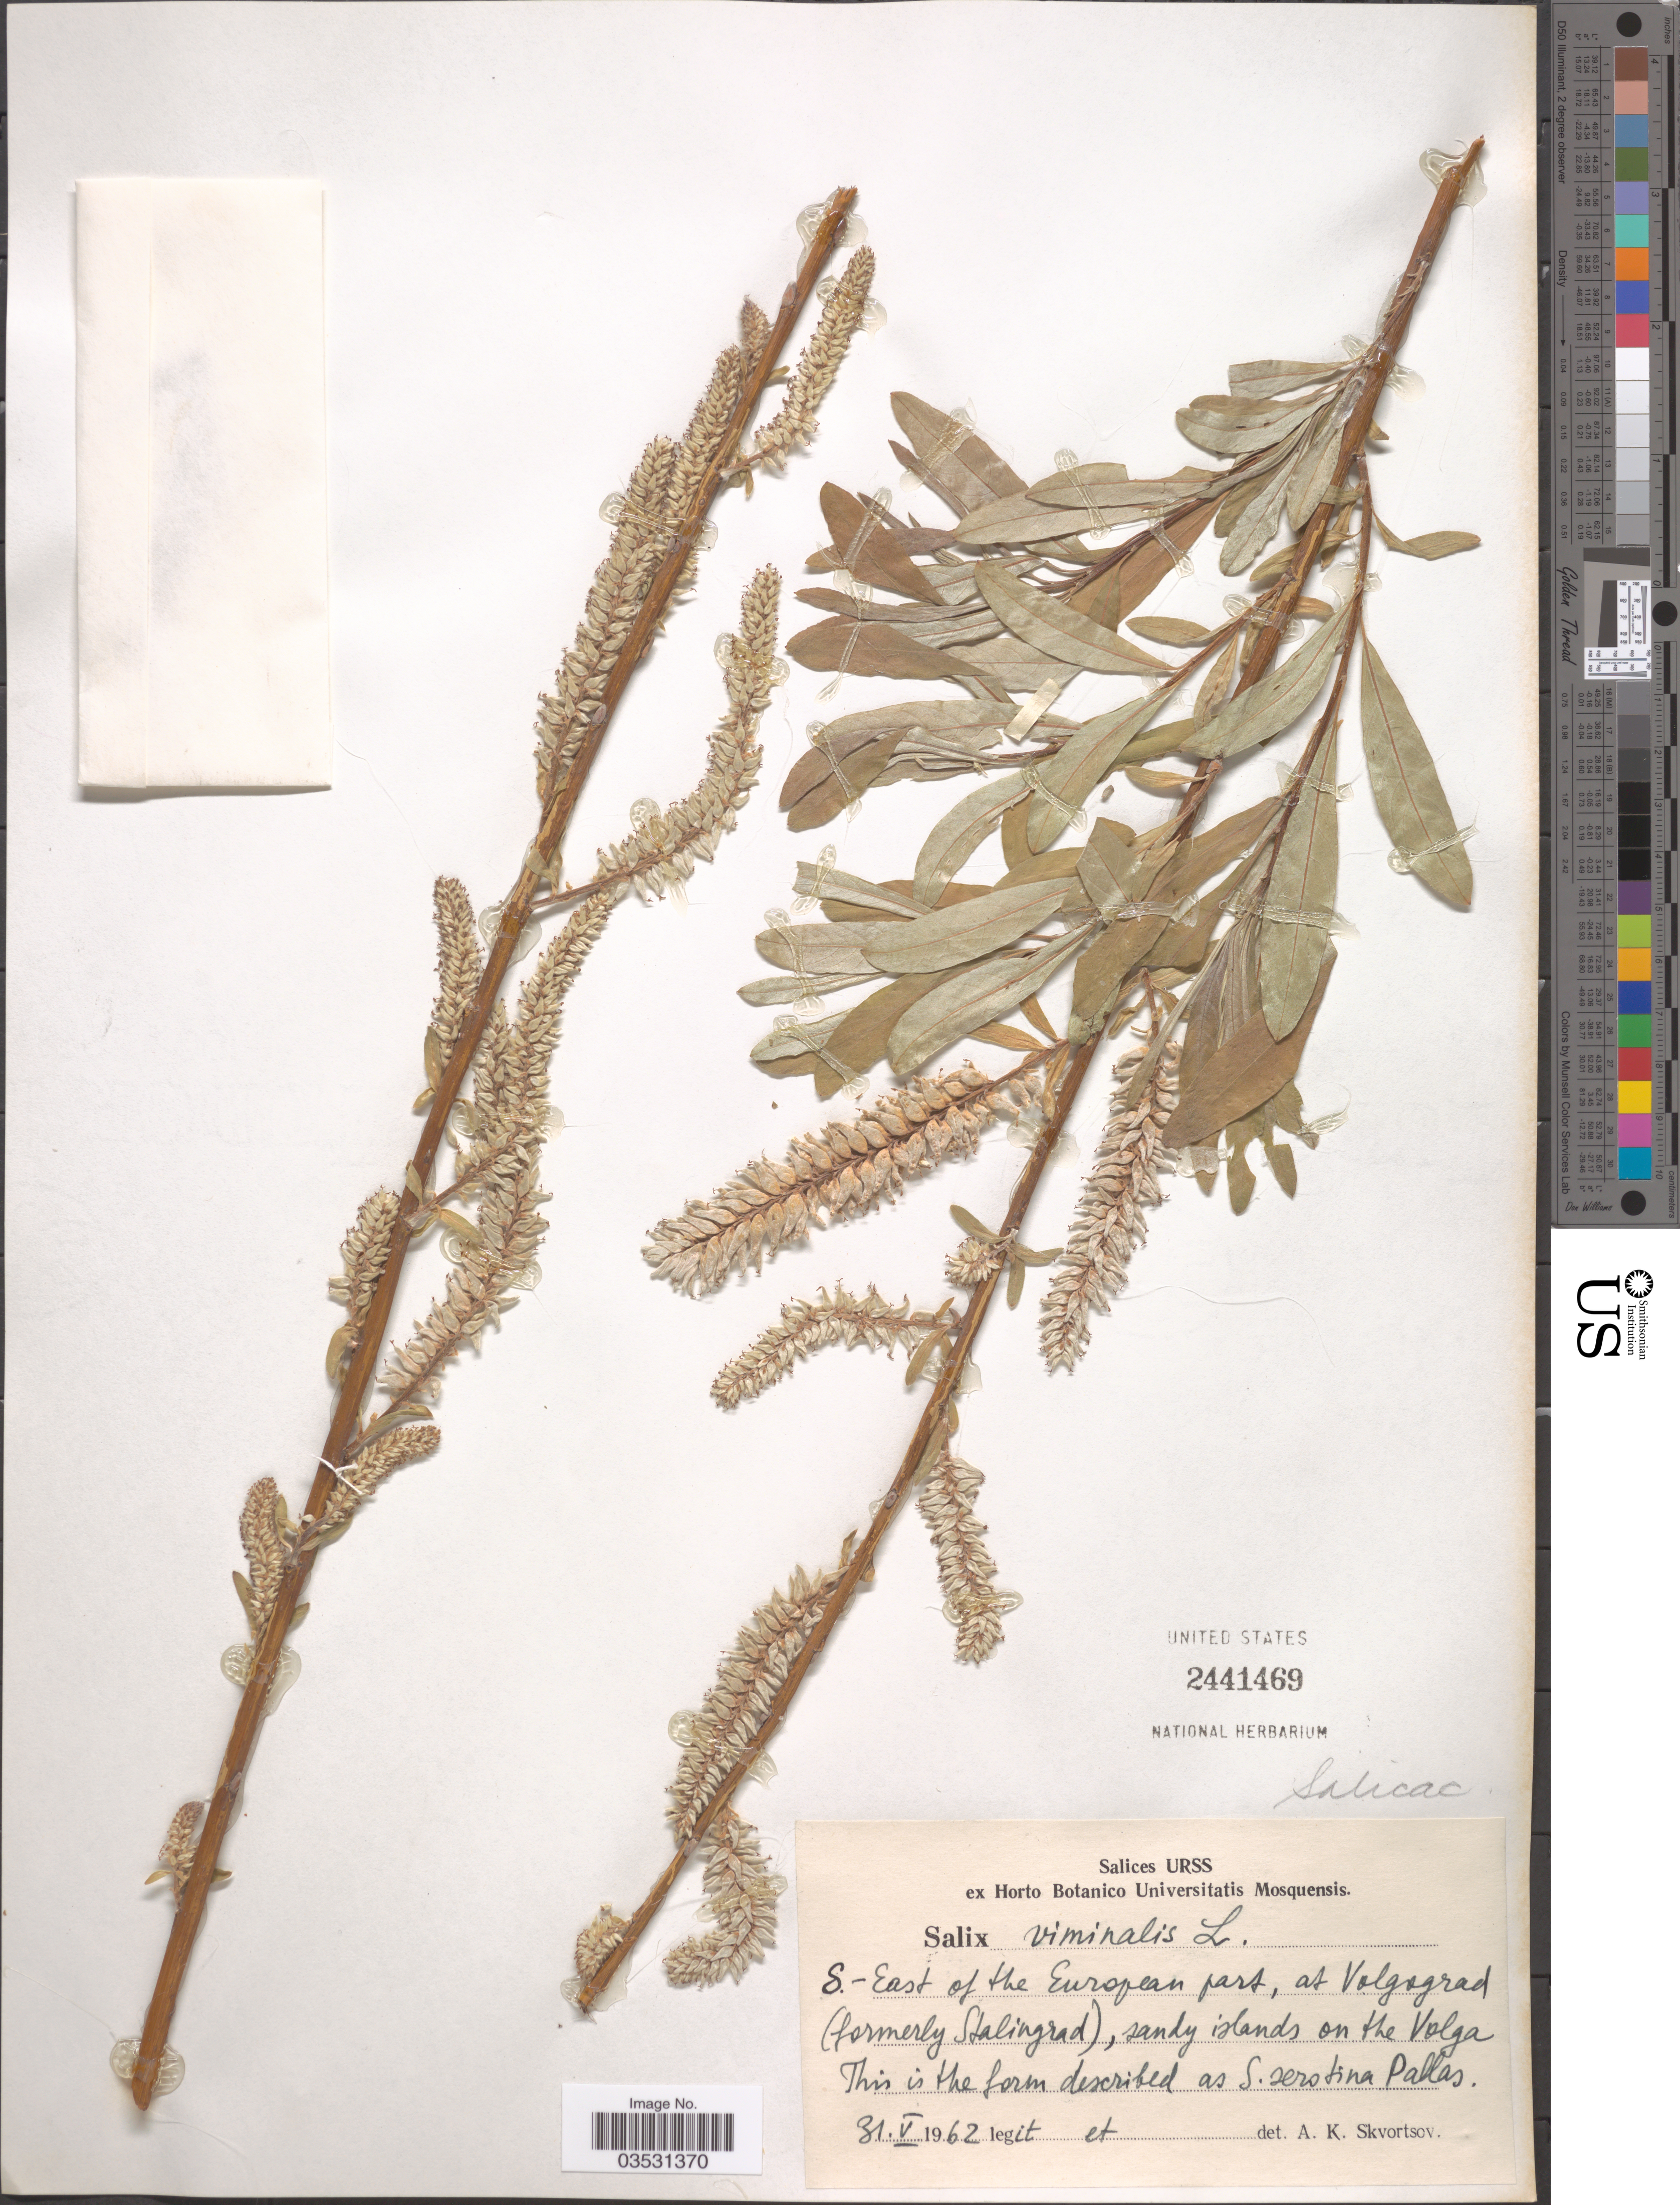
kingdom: Plantae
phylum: Tracheophyta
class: Magnoliopsida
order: Malpighiales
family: Salicaceae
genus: Salix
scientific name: Salix viminalis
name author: L.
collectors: A. K. Skvortsov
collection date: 1962-05-31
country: Russian Federation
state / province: Volgograd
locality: S.-East of the European part, at Volgograd (formerly Stalingrad), sandy islands on the Volga.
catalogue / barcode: US 2441469